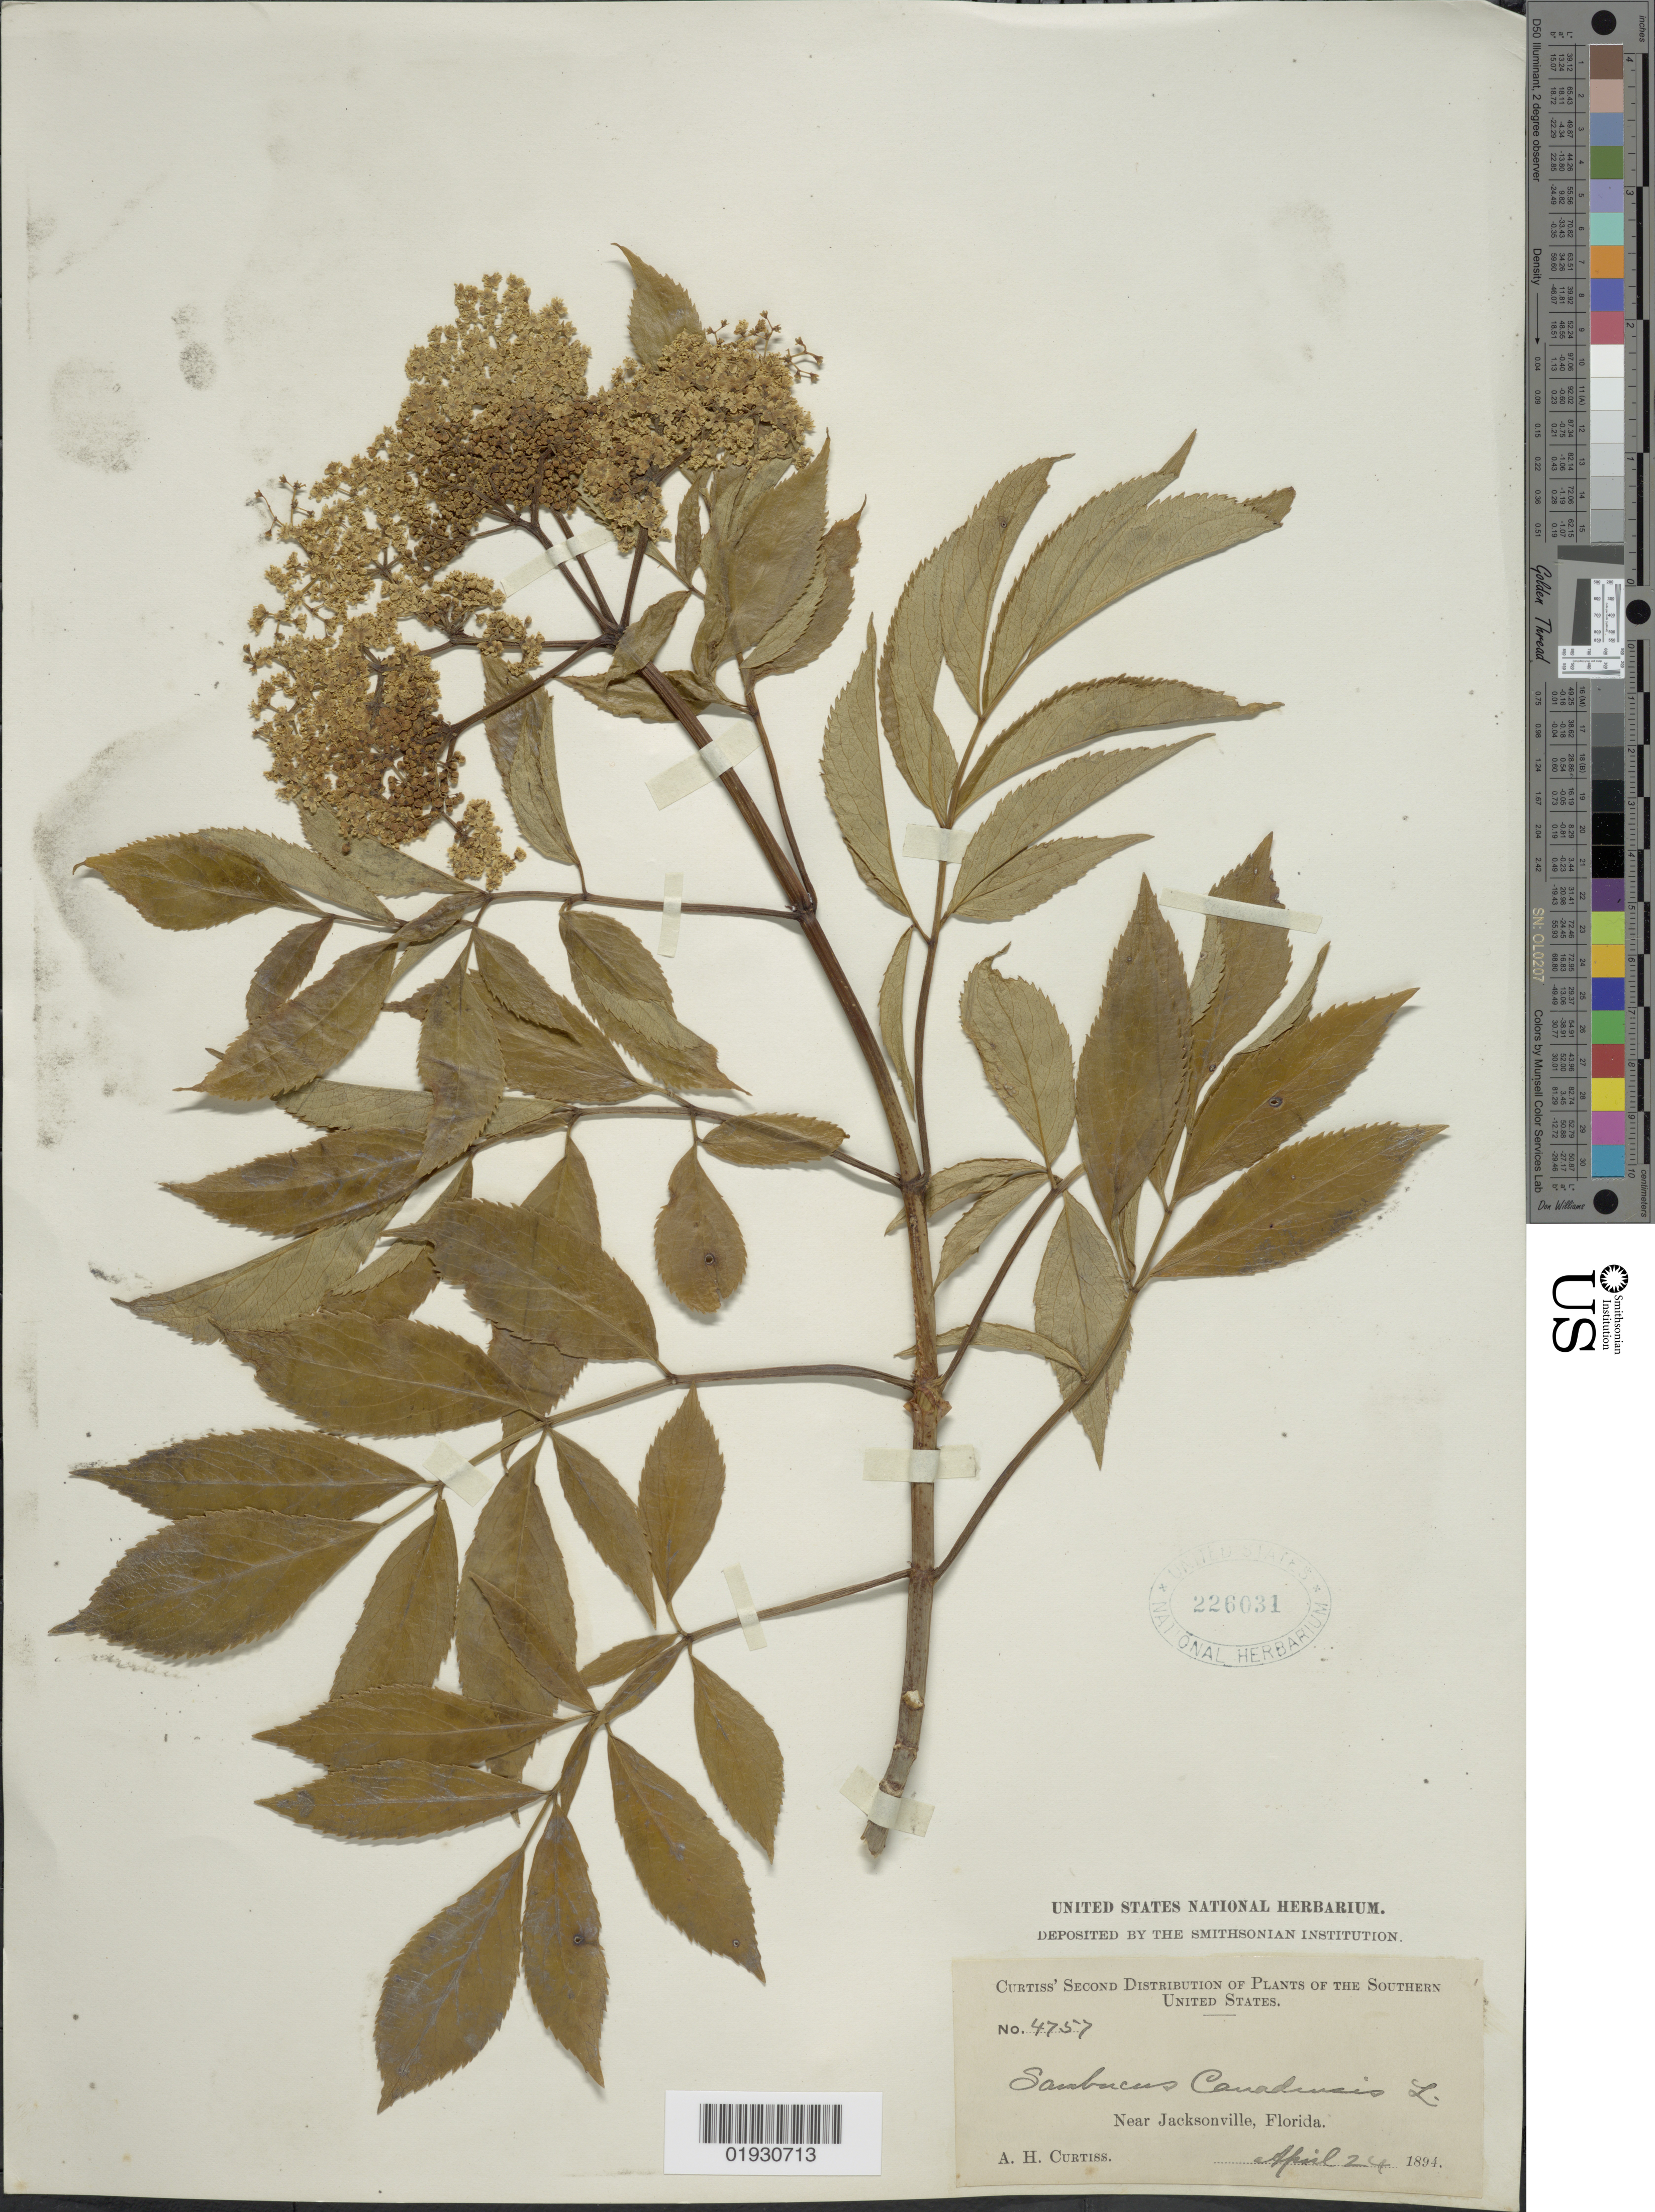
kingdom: Plantae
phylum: Tracheophyta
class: Magnoliopsida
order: Dipsacales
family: Viburnaceae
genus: Sambucus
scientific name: Sambucus canadensis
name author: L.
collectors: A. H. Curtiss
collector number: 4757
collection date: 1894-04-24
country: United States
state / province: Florida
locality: Near Jacksonville.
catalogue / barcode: US 226031